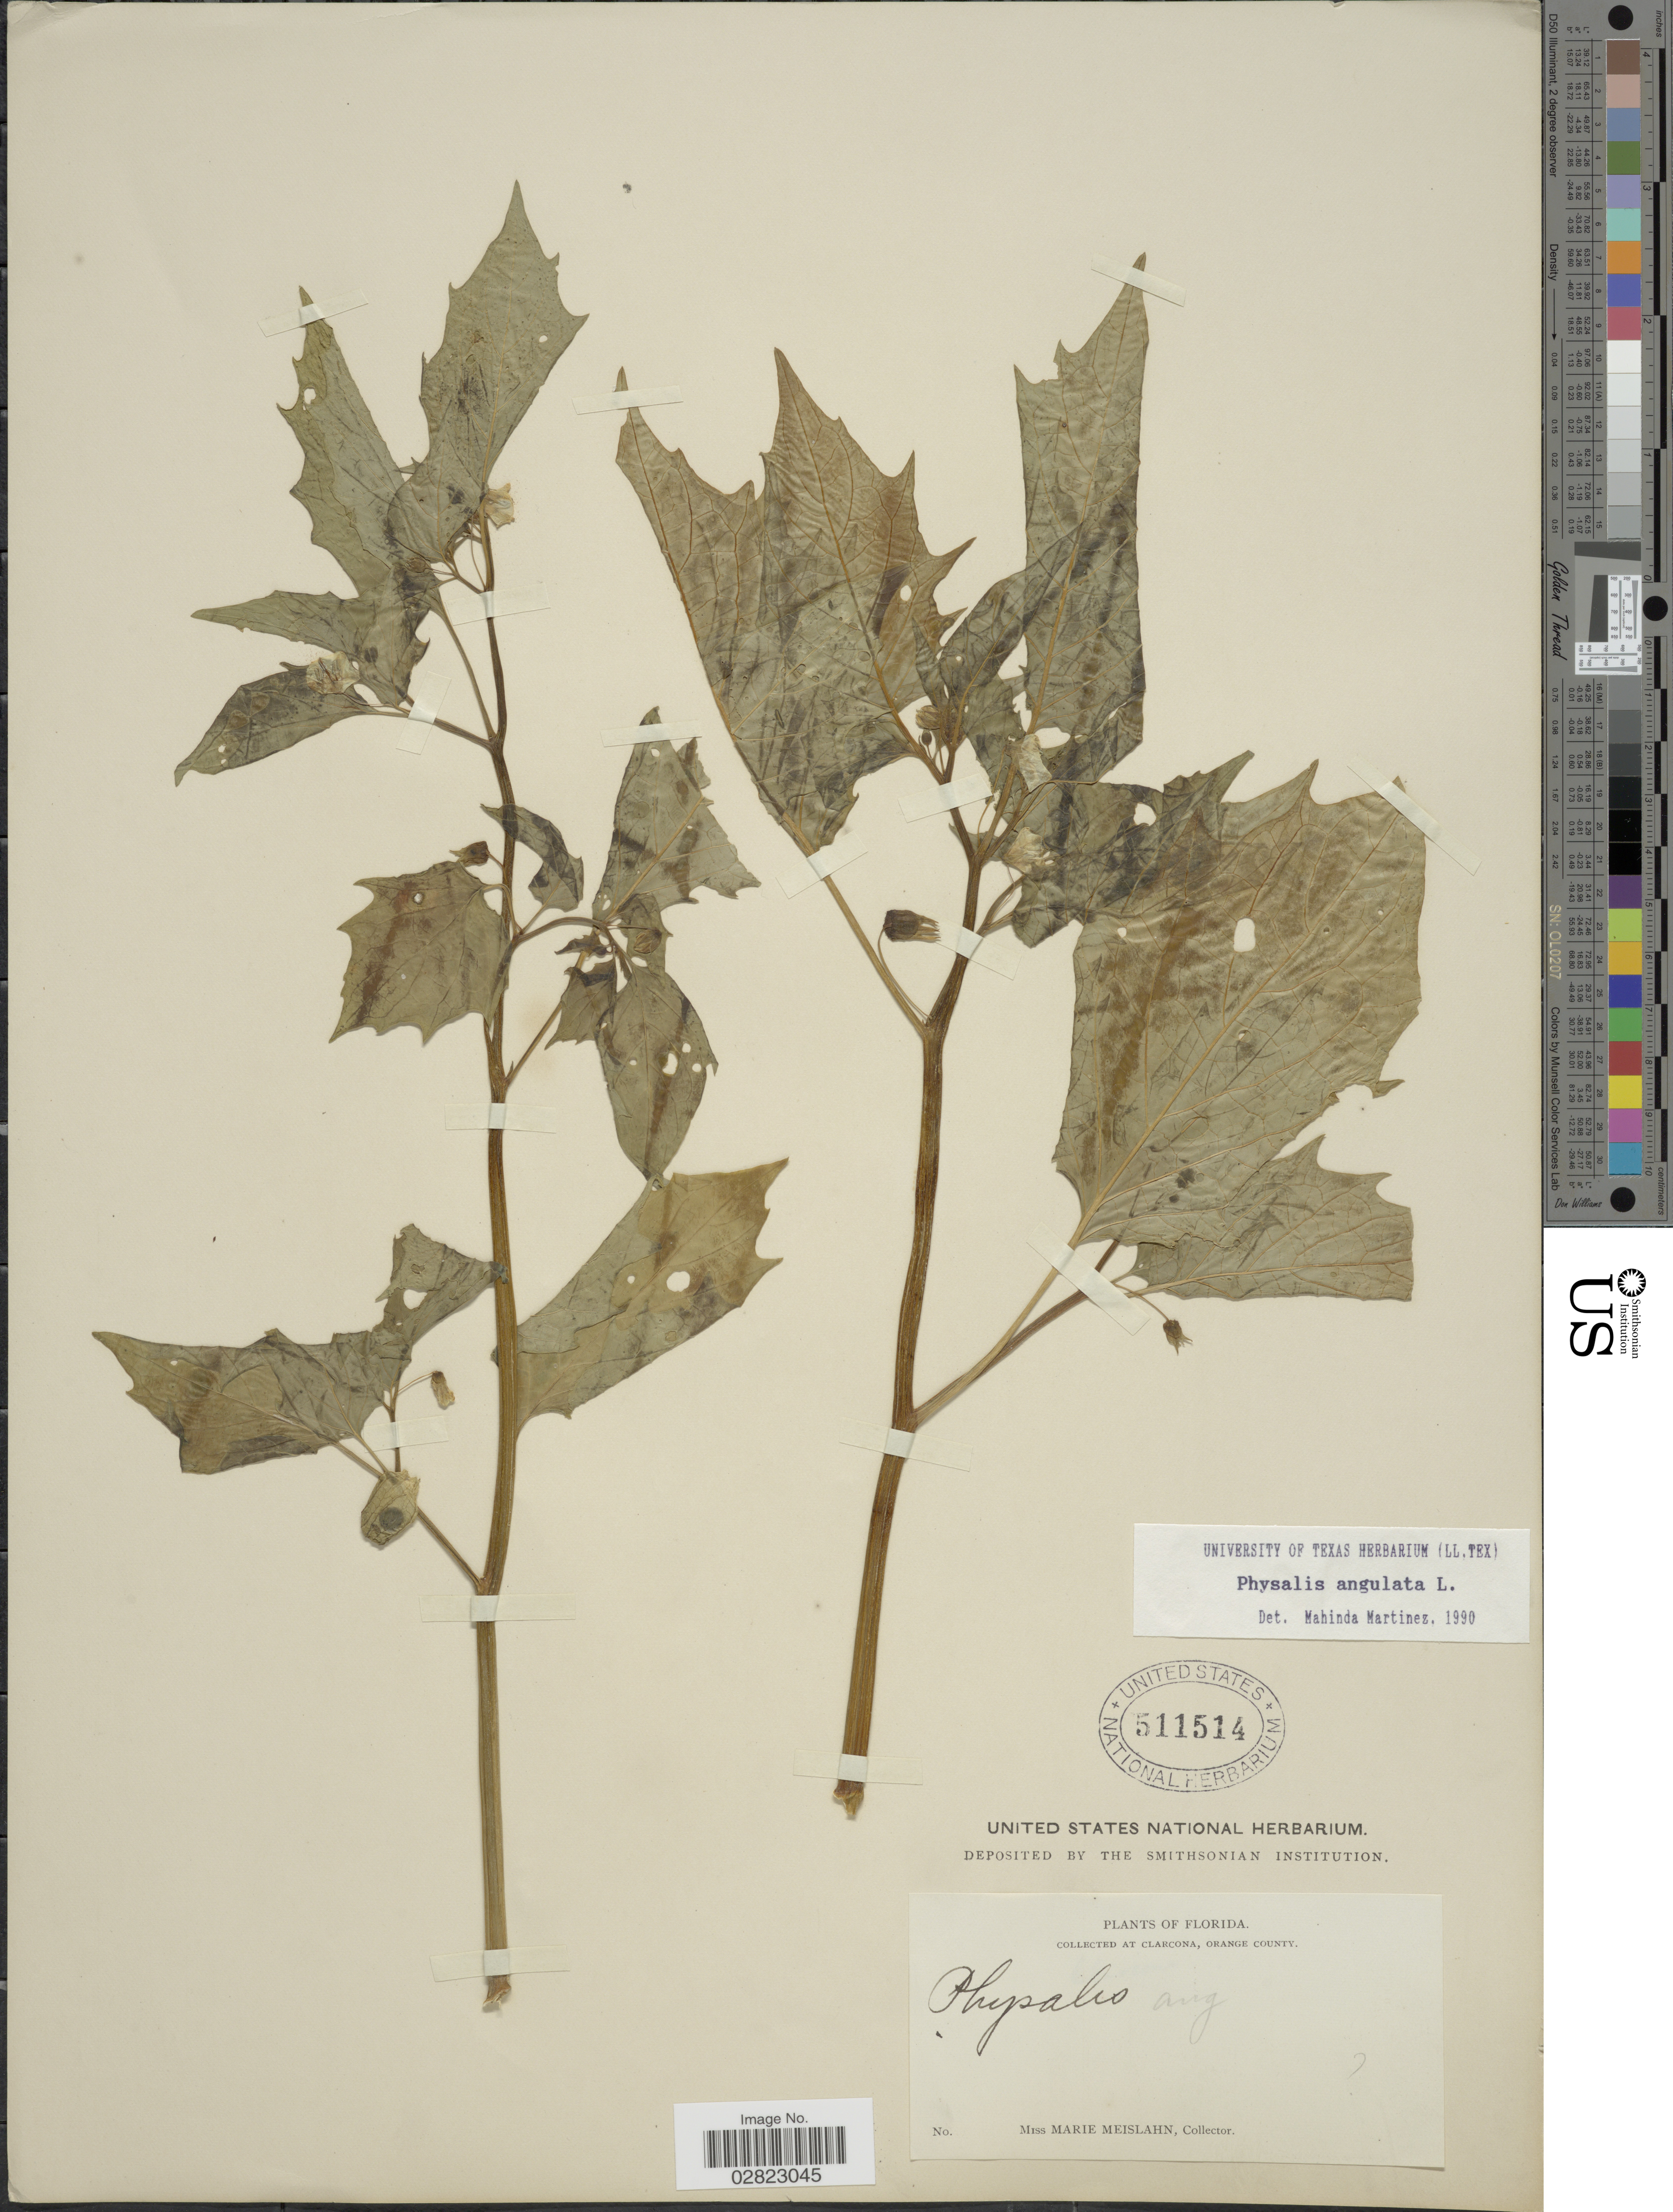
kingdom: Plantae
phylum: Tracheophyta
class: Magnoliopsida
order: Solanales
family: Solanaceae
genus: Physalis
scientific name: Physalis angulata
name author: L.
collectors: M. Meislahn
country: United States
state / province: Florida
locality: Clarcona, Orange County.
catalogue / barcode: US 511514